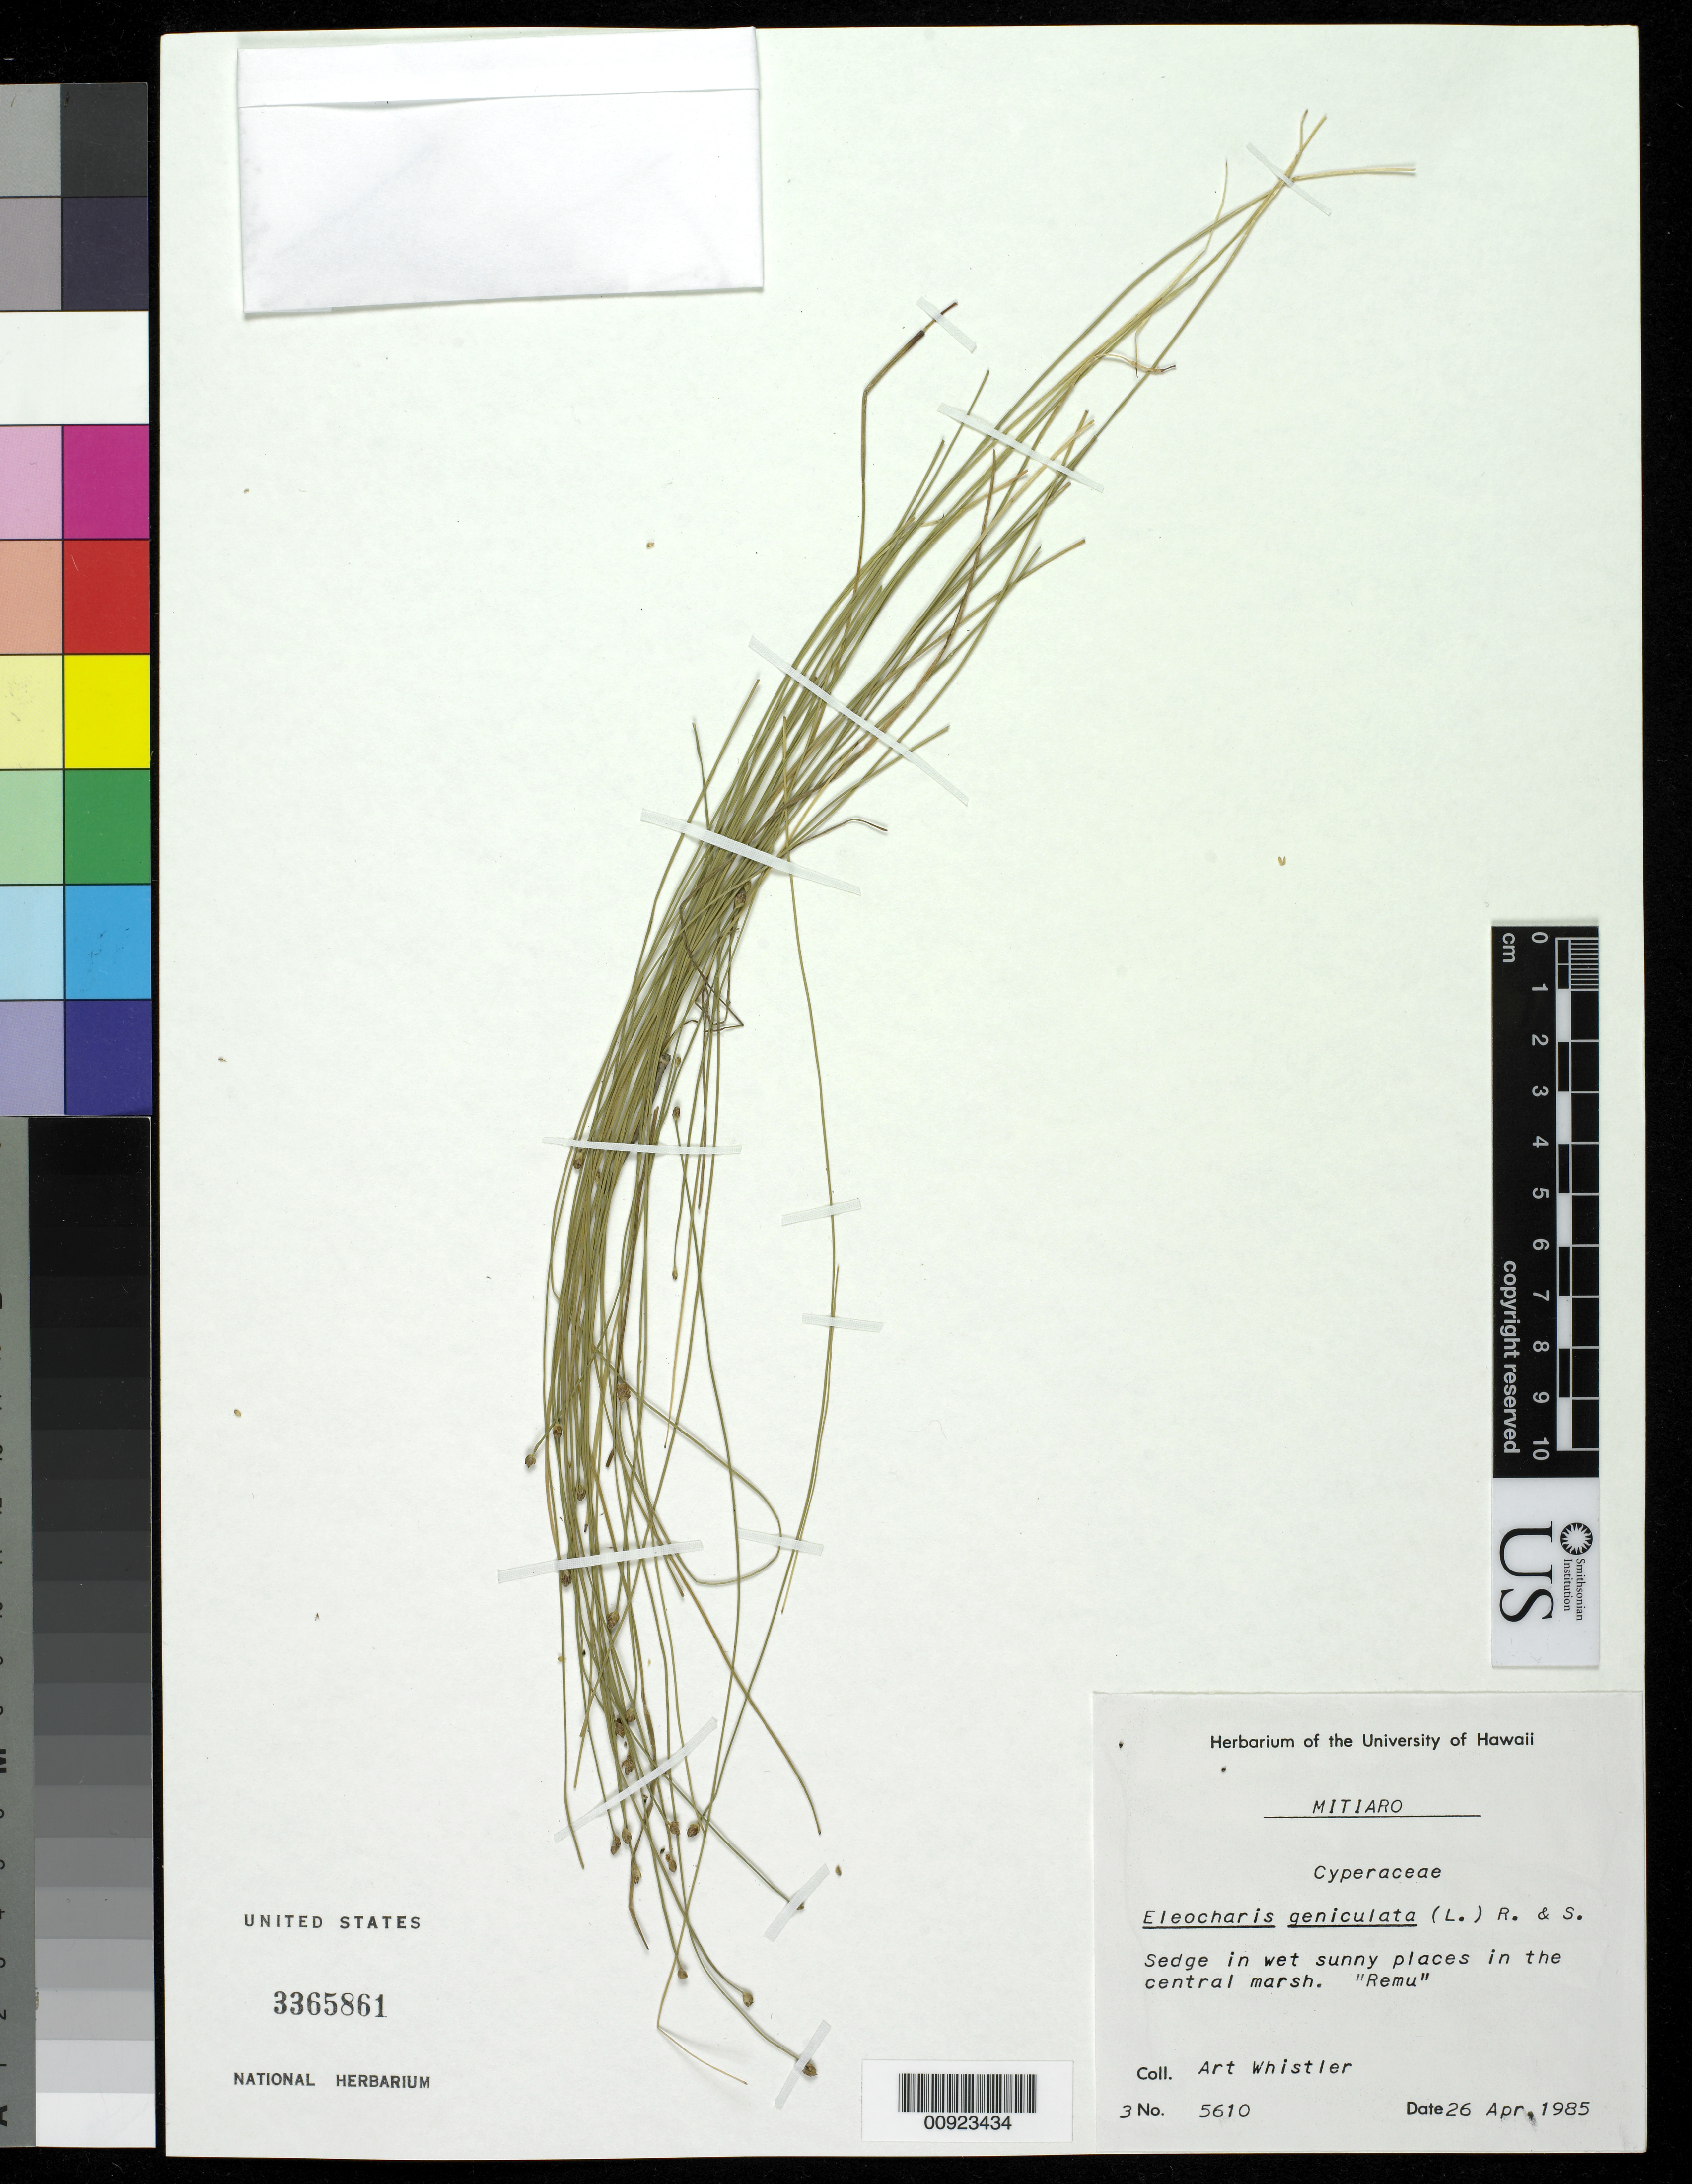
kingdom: Plantae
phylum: Tracheophyta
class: Liliopsida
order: Poales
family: Cyperaceae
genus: Eleocharis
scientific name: Eleocharis geniculata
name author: (L.) Roem. & Schult.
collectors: A. Whistler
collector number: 5610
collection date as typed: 26 Apr 1985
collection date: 1985-04-26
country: Cook Islands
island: Mitiaro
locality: central marsh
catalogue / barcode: US 3365861